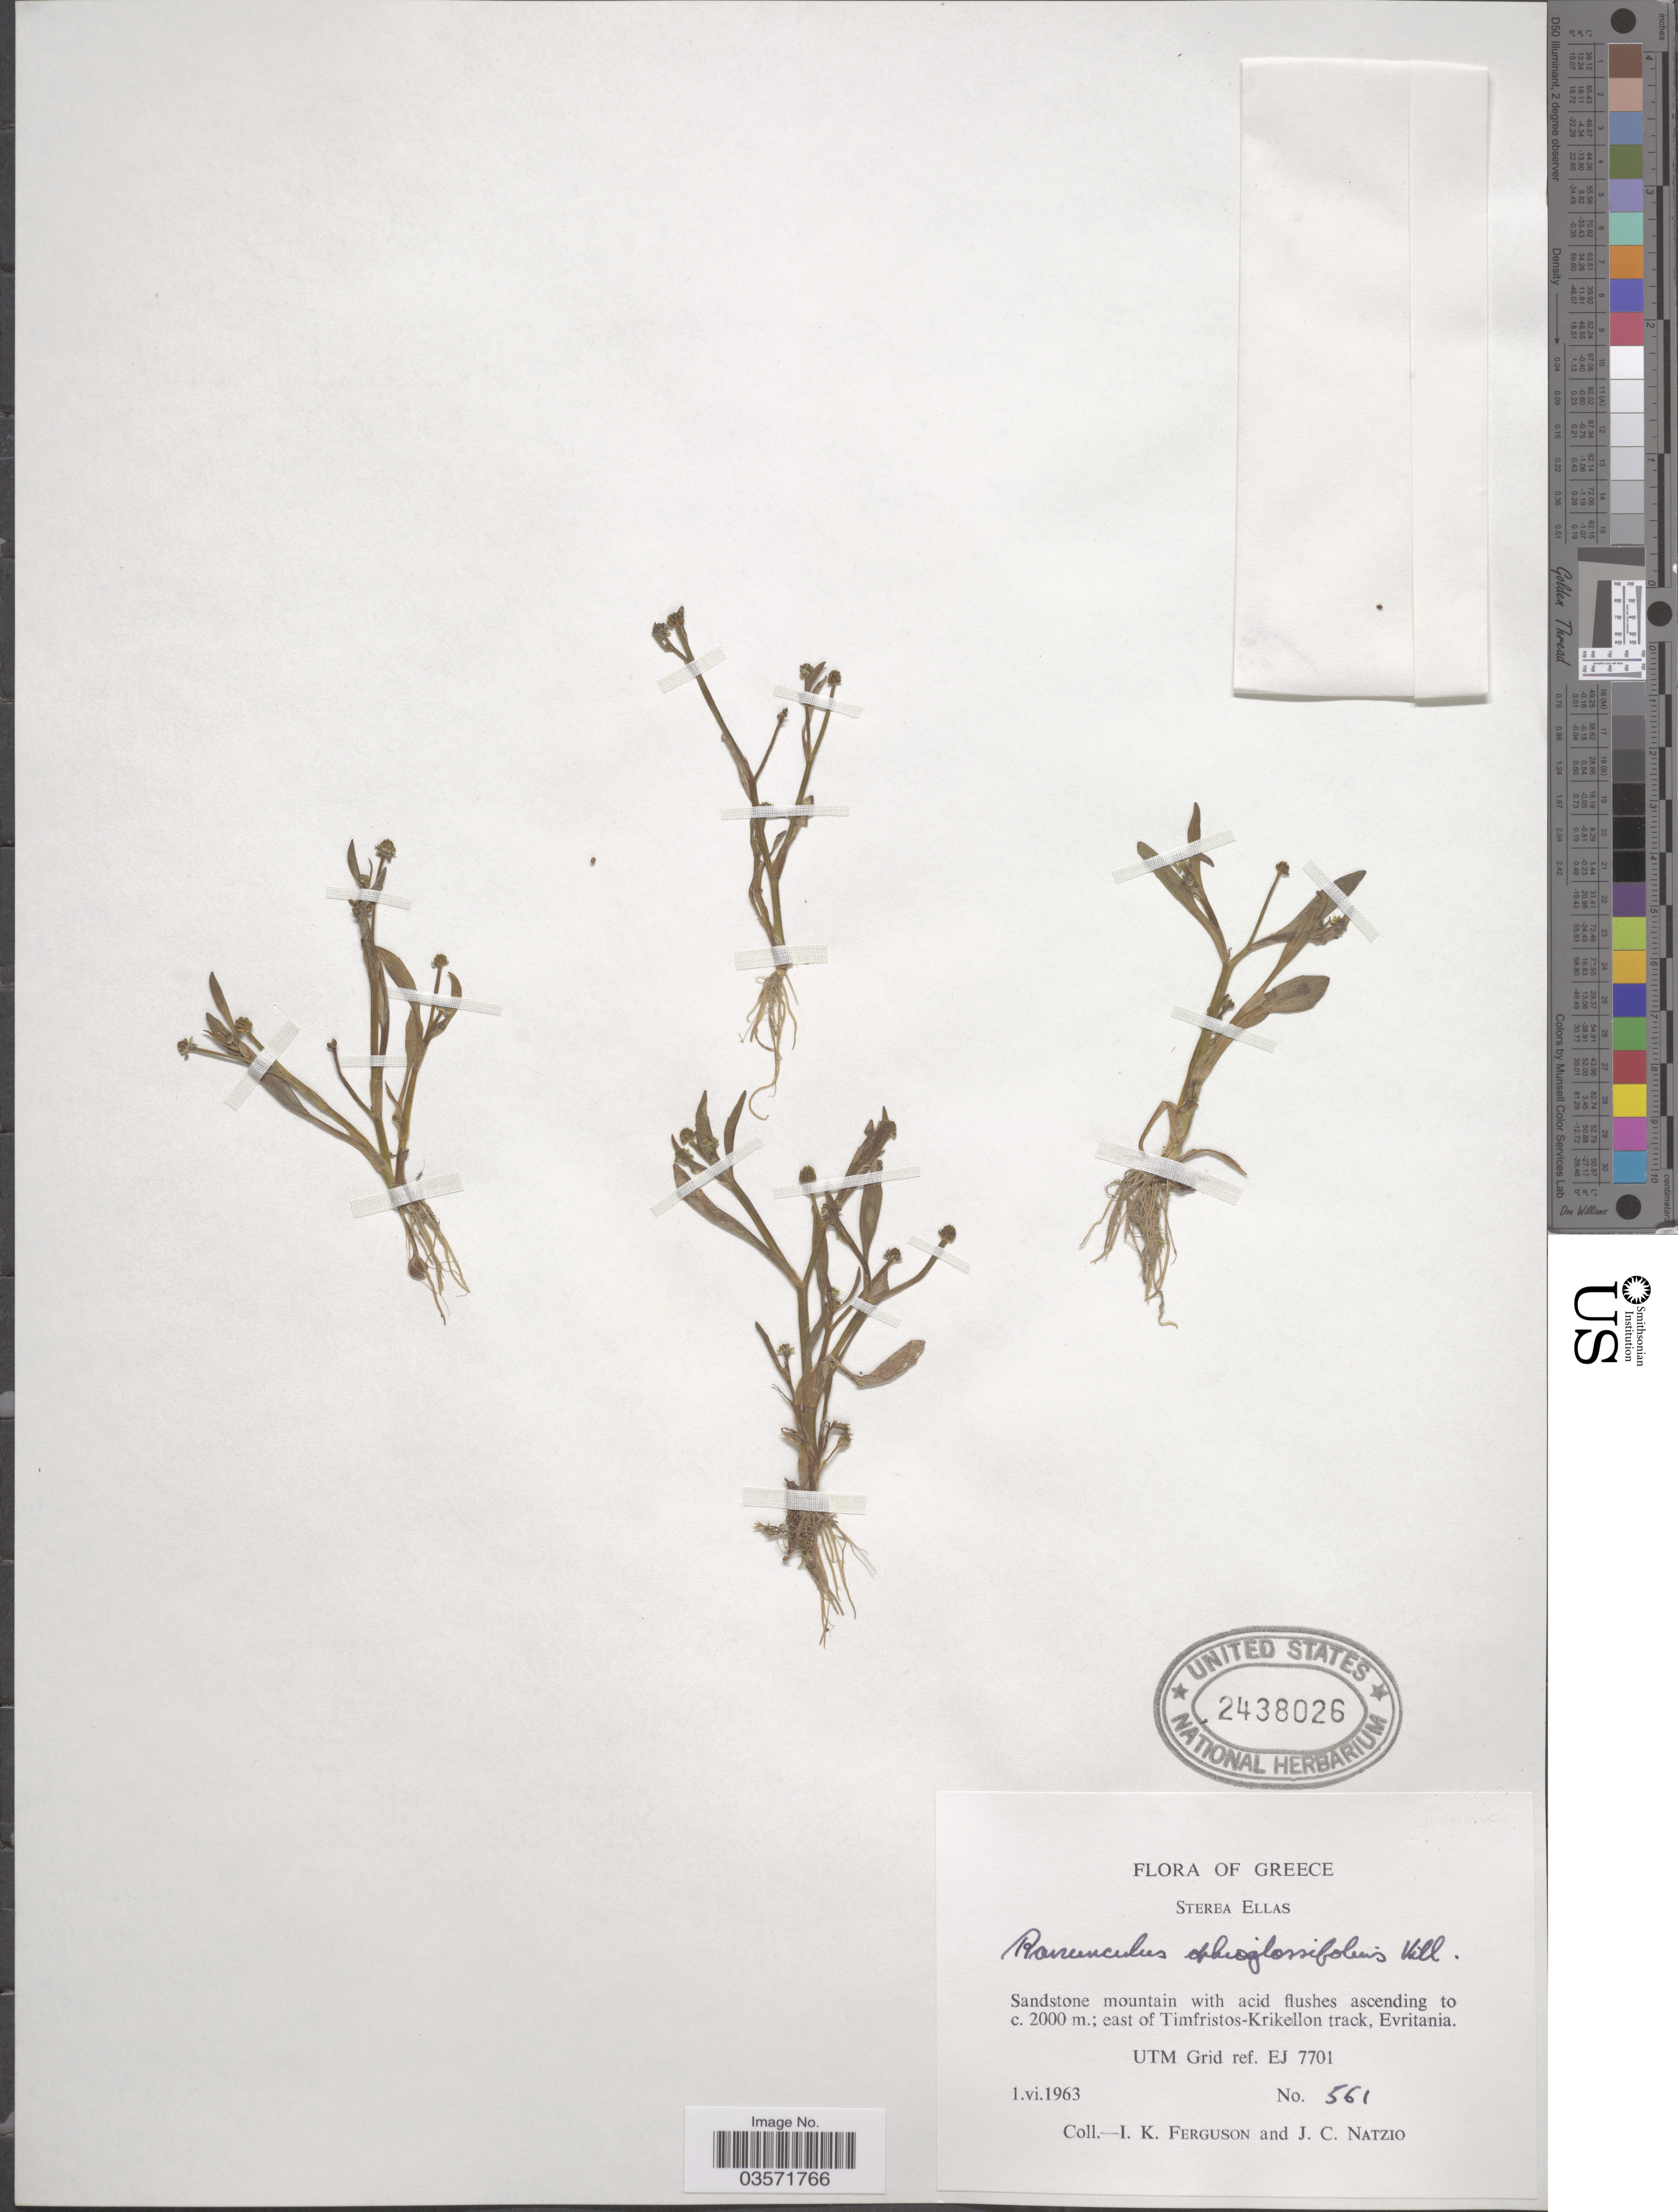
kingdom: Plantae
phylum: Tracheophyta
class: Magnoliopsida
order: Ranunculales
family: Ranunculaceae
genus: Ranunculus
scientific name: Ranunculus ophioglossifolius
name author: Vill.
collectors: I. K. Ferguson & J. Natzio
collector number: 561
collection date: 1963-06-01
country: Greece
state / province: Central Greece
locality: Sterea Ellas. East of Timfristos-Krikellon track, Evritania. UTM Grid ref. EJ 7701.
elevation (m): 2000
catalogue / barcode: US 2438026